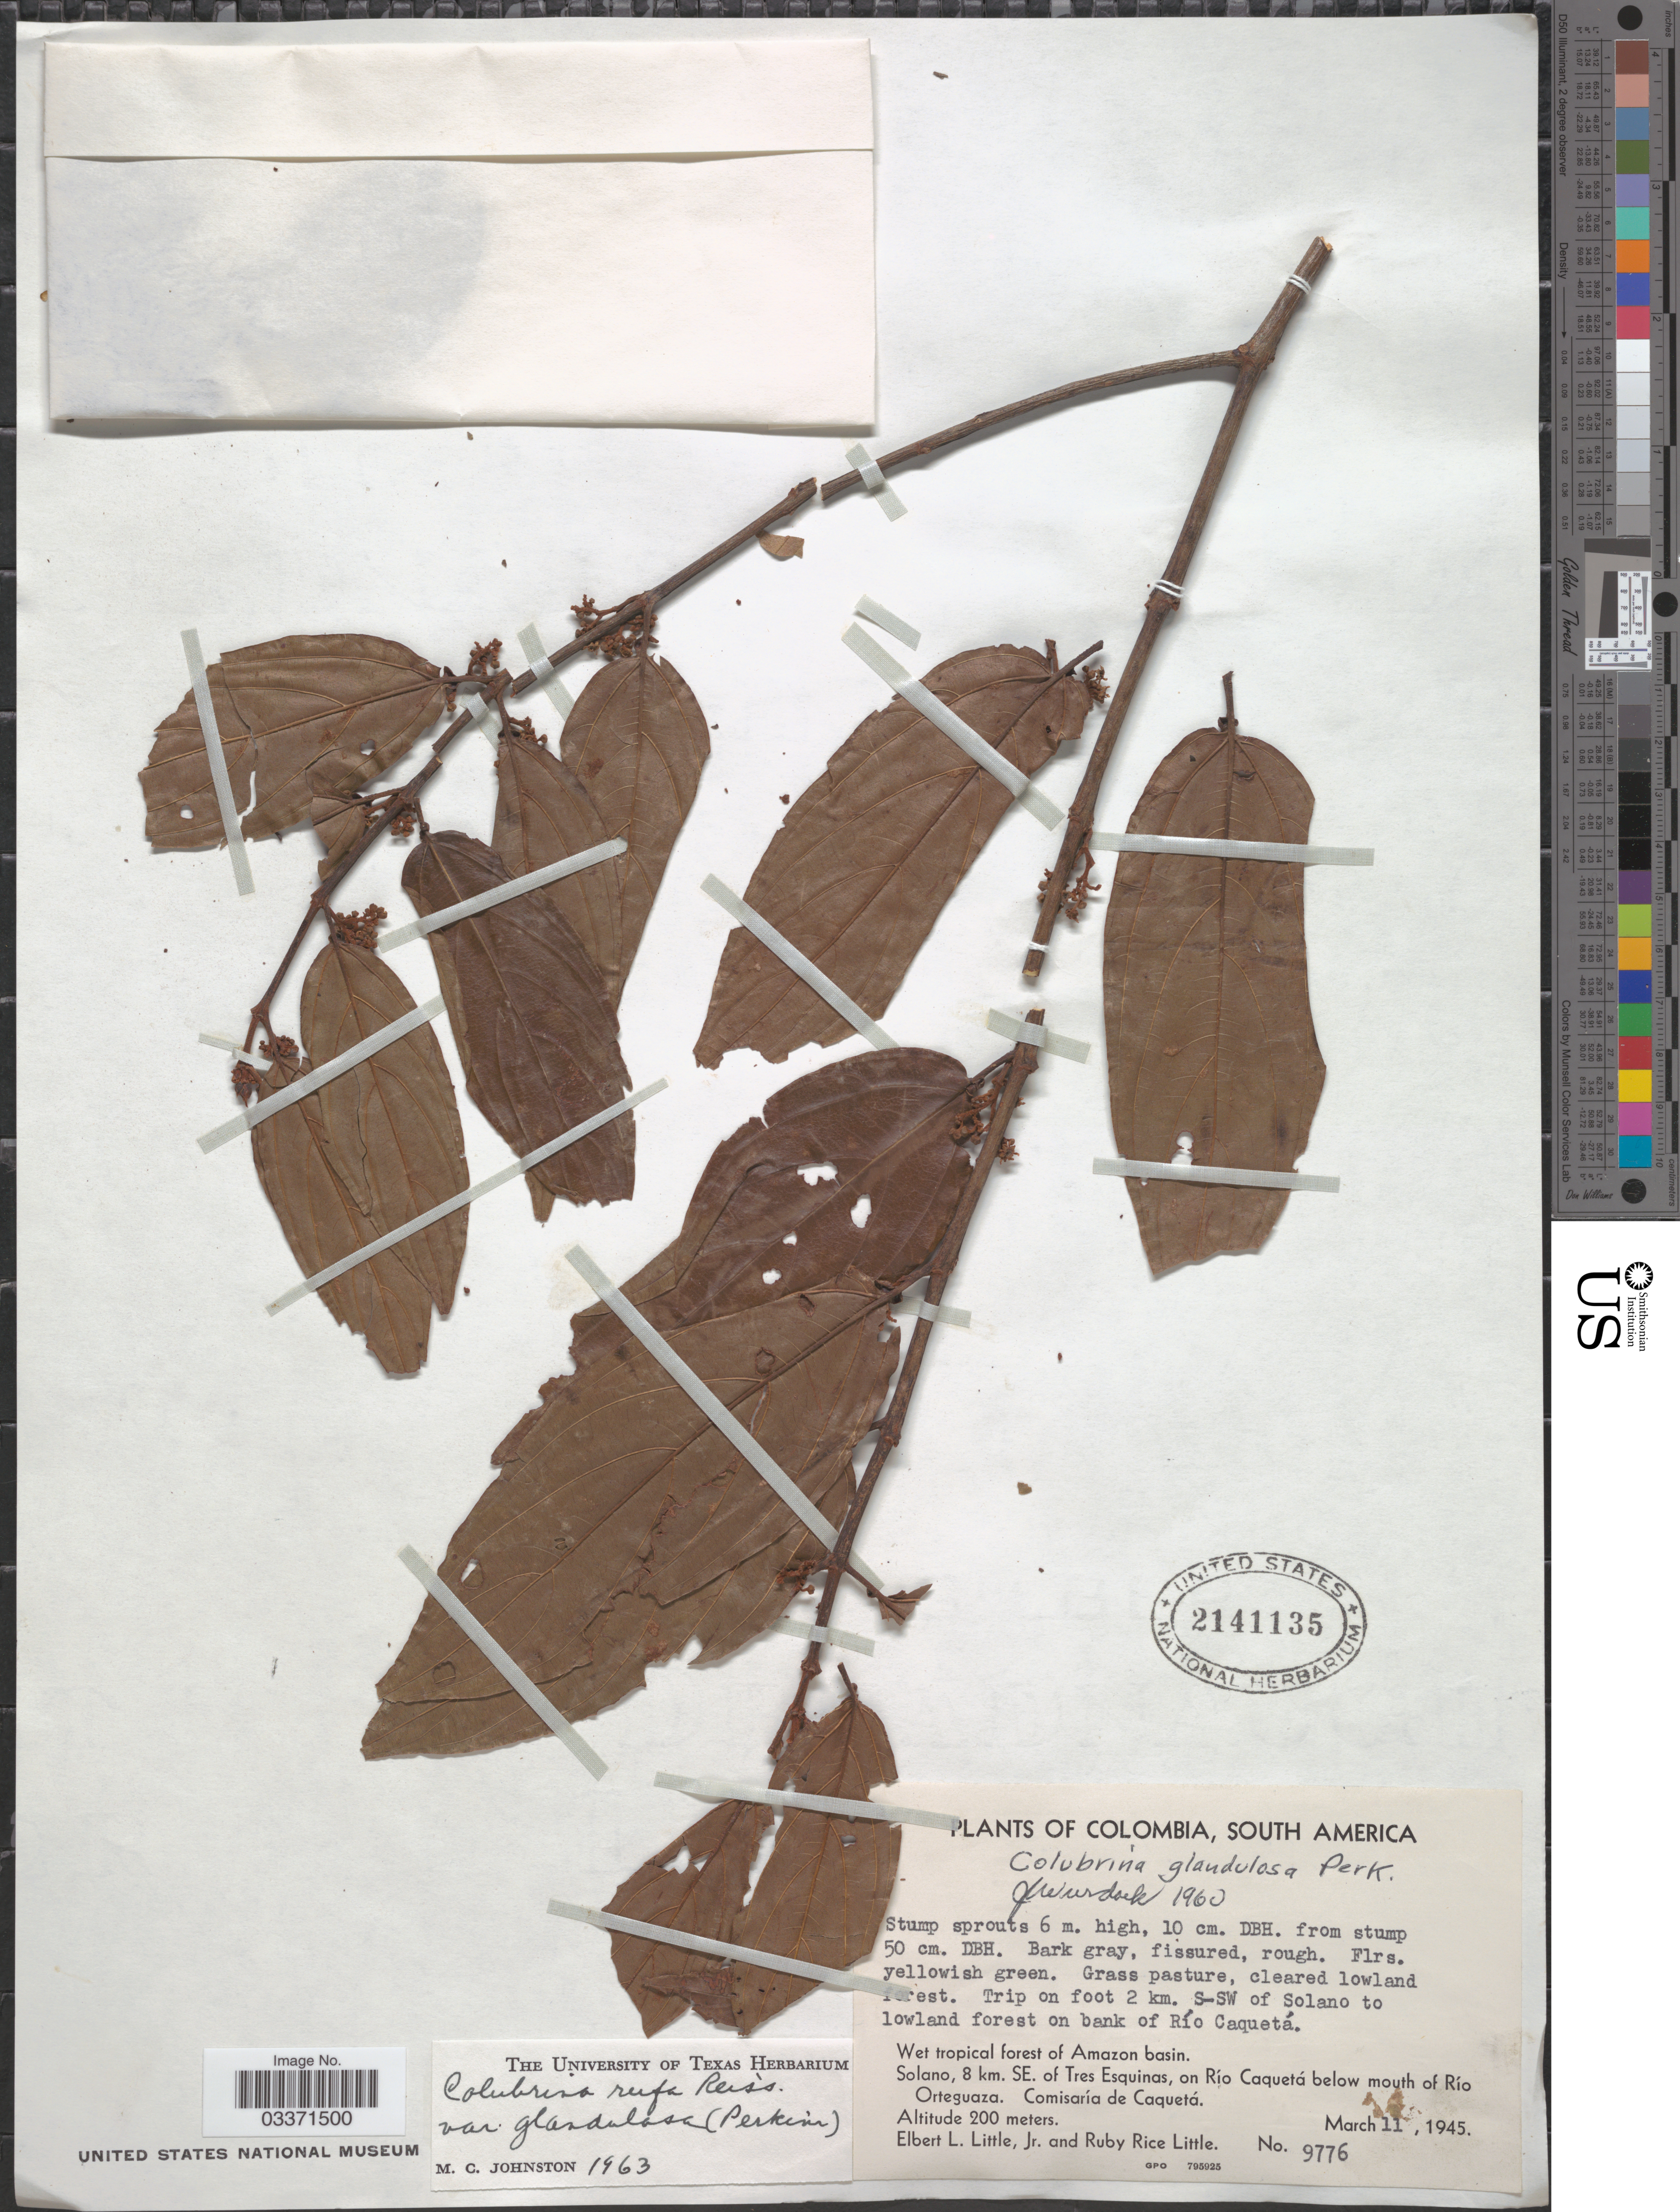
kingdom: Plantae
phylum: Tracheophyta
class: Magnoliopsida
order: Rosales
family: Rhamnaceae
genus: Colubrina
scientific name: Colubrina glandulosa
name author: Perkins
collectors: E. L. Little & R. R. Little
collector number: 9776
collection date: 1945-03-11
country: Colombia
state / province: Caquetá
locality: Trip on foot 2 km. S-SW of Solano to lowland forest on bank of Río Caquetá. Wet tropical forest of Amazon basin. Solano, 8 km. SE. of Tres Esquinas, on Río Caquetá below mouth of Río Orteguaza. Comisaría de Caquetá.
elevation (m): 200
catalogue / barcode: US 2141135